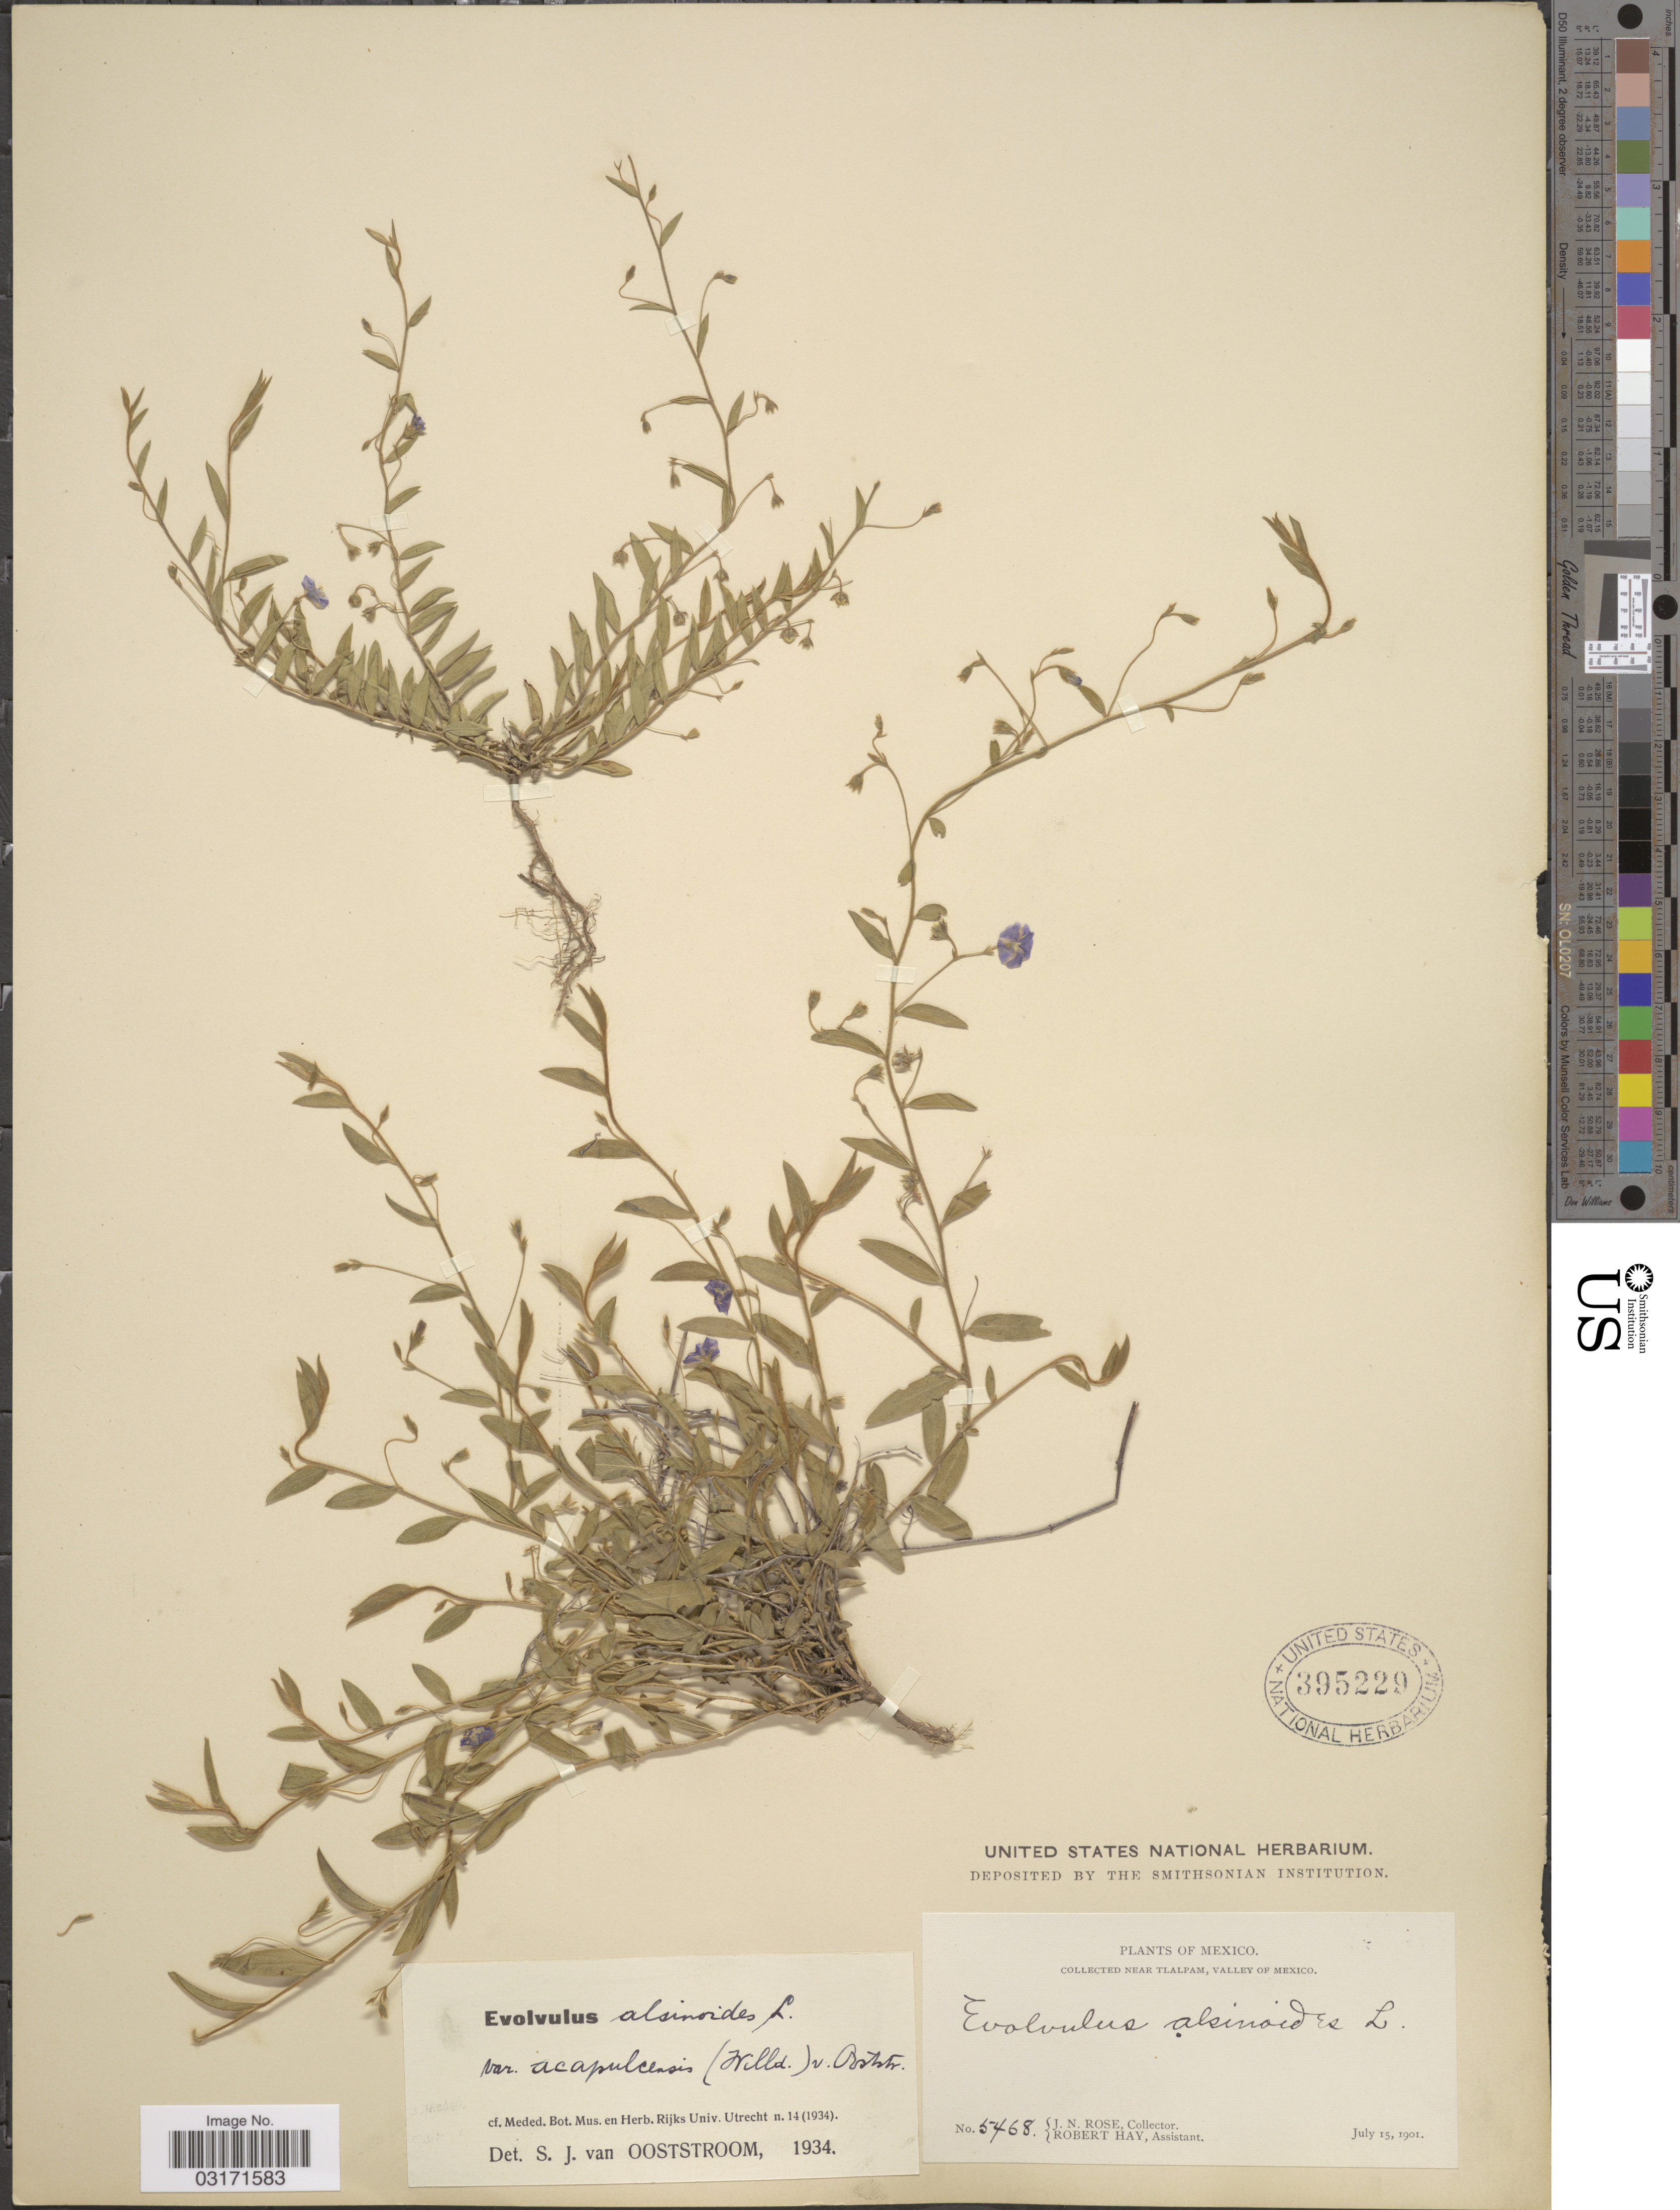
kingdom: Plantae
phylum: Tracheophyta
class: Magnoliopsida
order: Solanales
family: Convolvulaceae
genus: Evolvulus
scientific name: Evolvulus alsinoides var. acapulcensis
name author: (Willd. ex Schult.) Ooststr.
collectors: J. N. Rose & R. Hay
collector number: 5468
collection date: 1901-07-15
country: Mexico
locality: Near Tlalpam, Valley of Mexico.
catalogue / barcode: US 395229